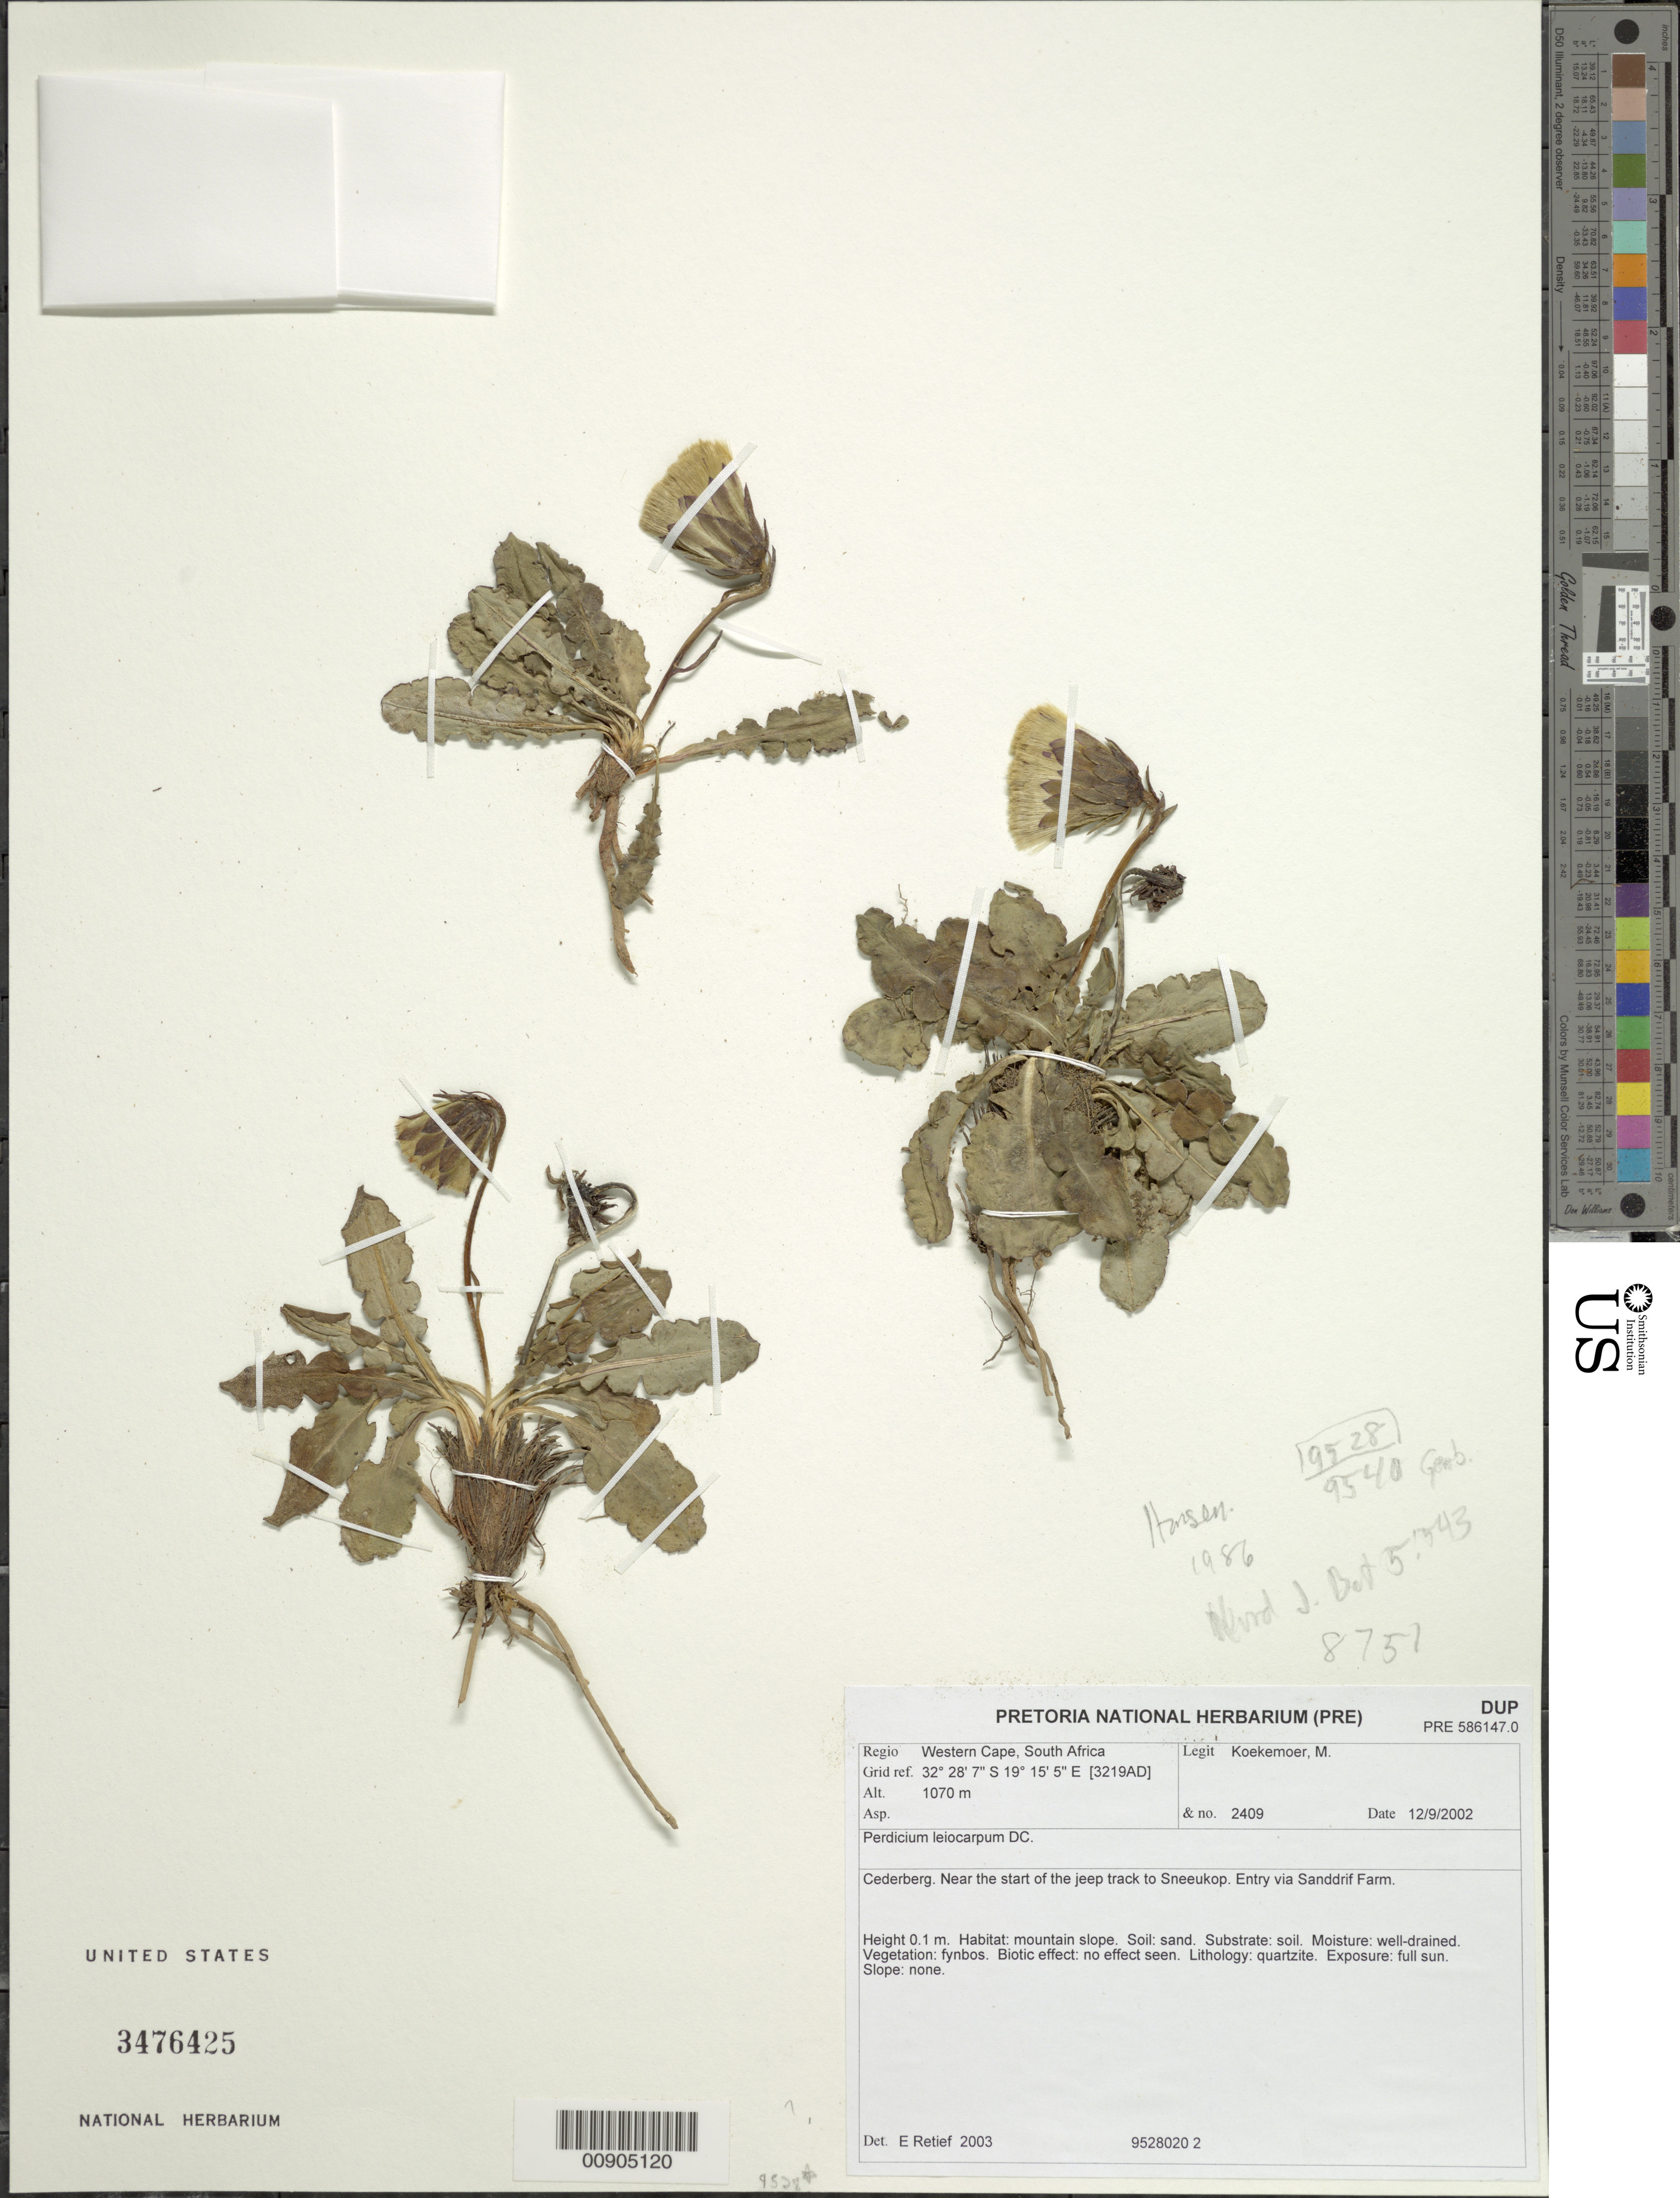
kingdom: Plantae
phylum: Tracheophyta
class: Magnoliopsida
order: Asterales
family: Asteraceae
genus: Perdicium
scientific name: Perdicium leiocarpum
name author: DC.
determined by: Retief, E.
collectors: M. Koekemoer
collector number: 2409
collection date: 2002-09-12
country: South Africa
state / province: Western Cape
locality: Cederberg, near jeep track to Sneeukop, entry via Sanddrif Farm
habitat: Fynbos, mountain slope, sand, well-drained, quartzite, full sun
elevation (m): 1070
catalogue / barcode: US 3476425